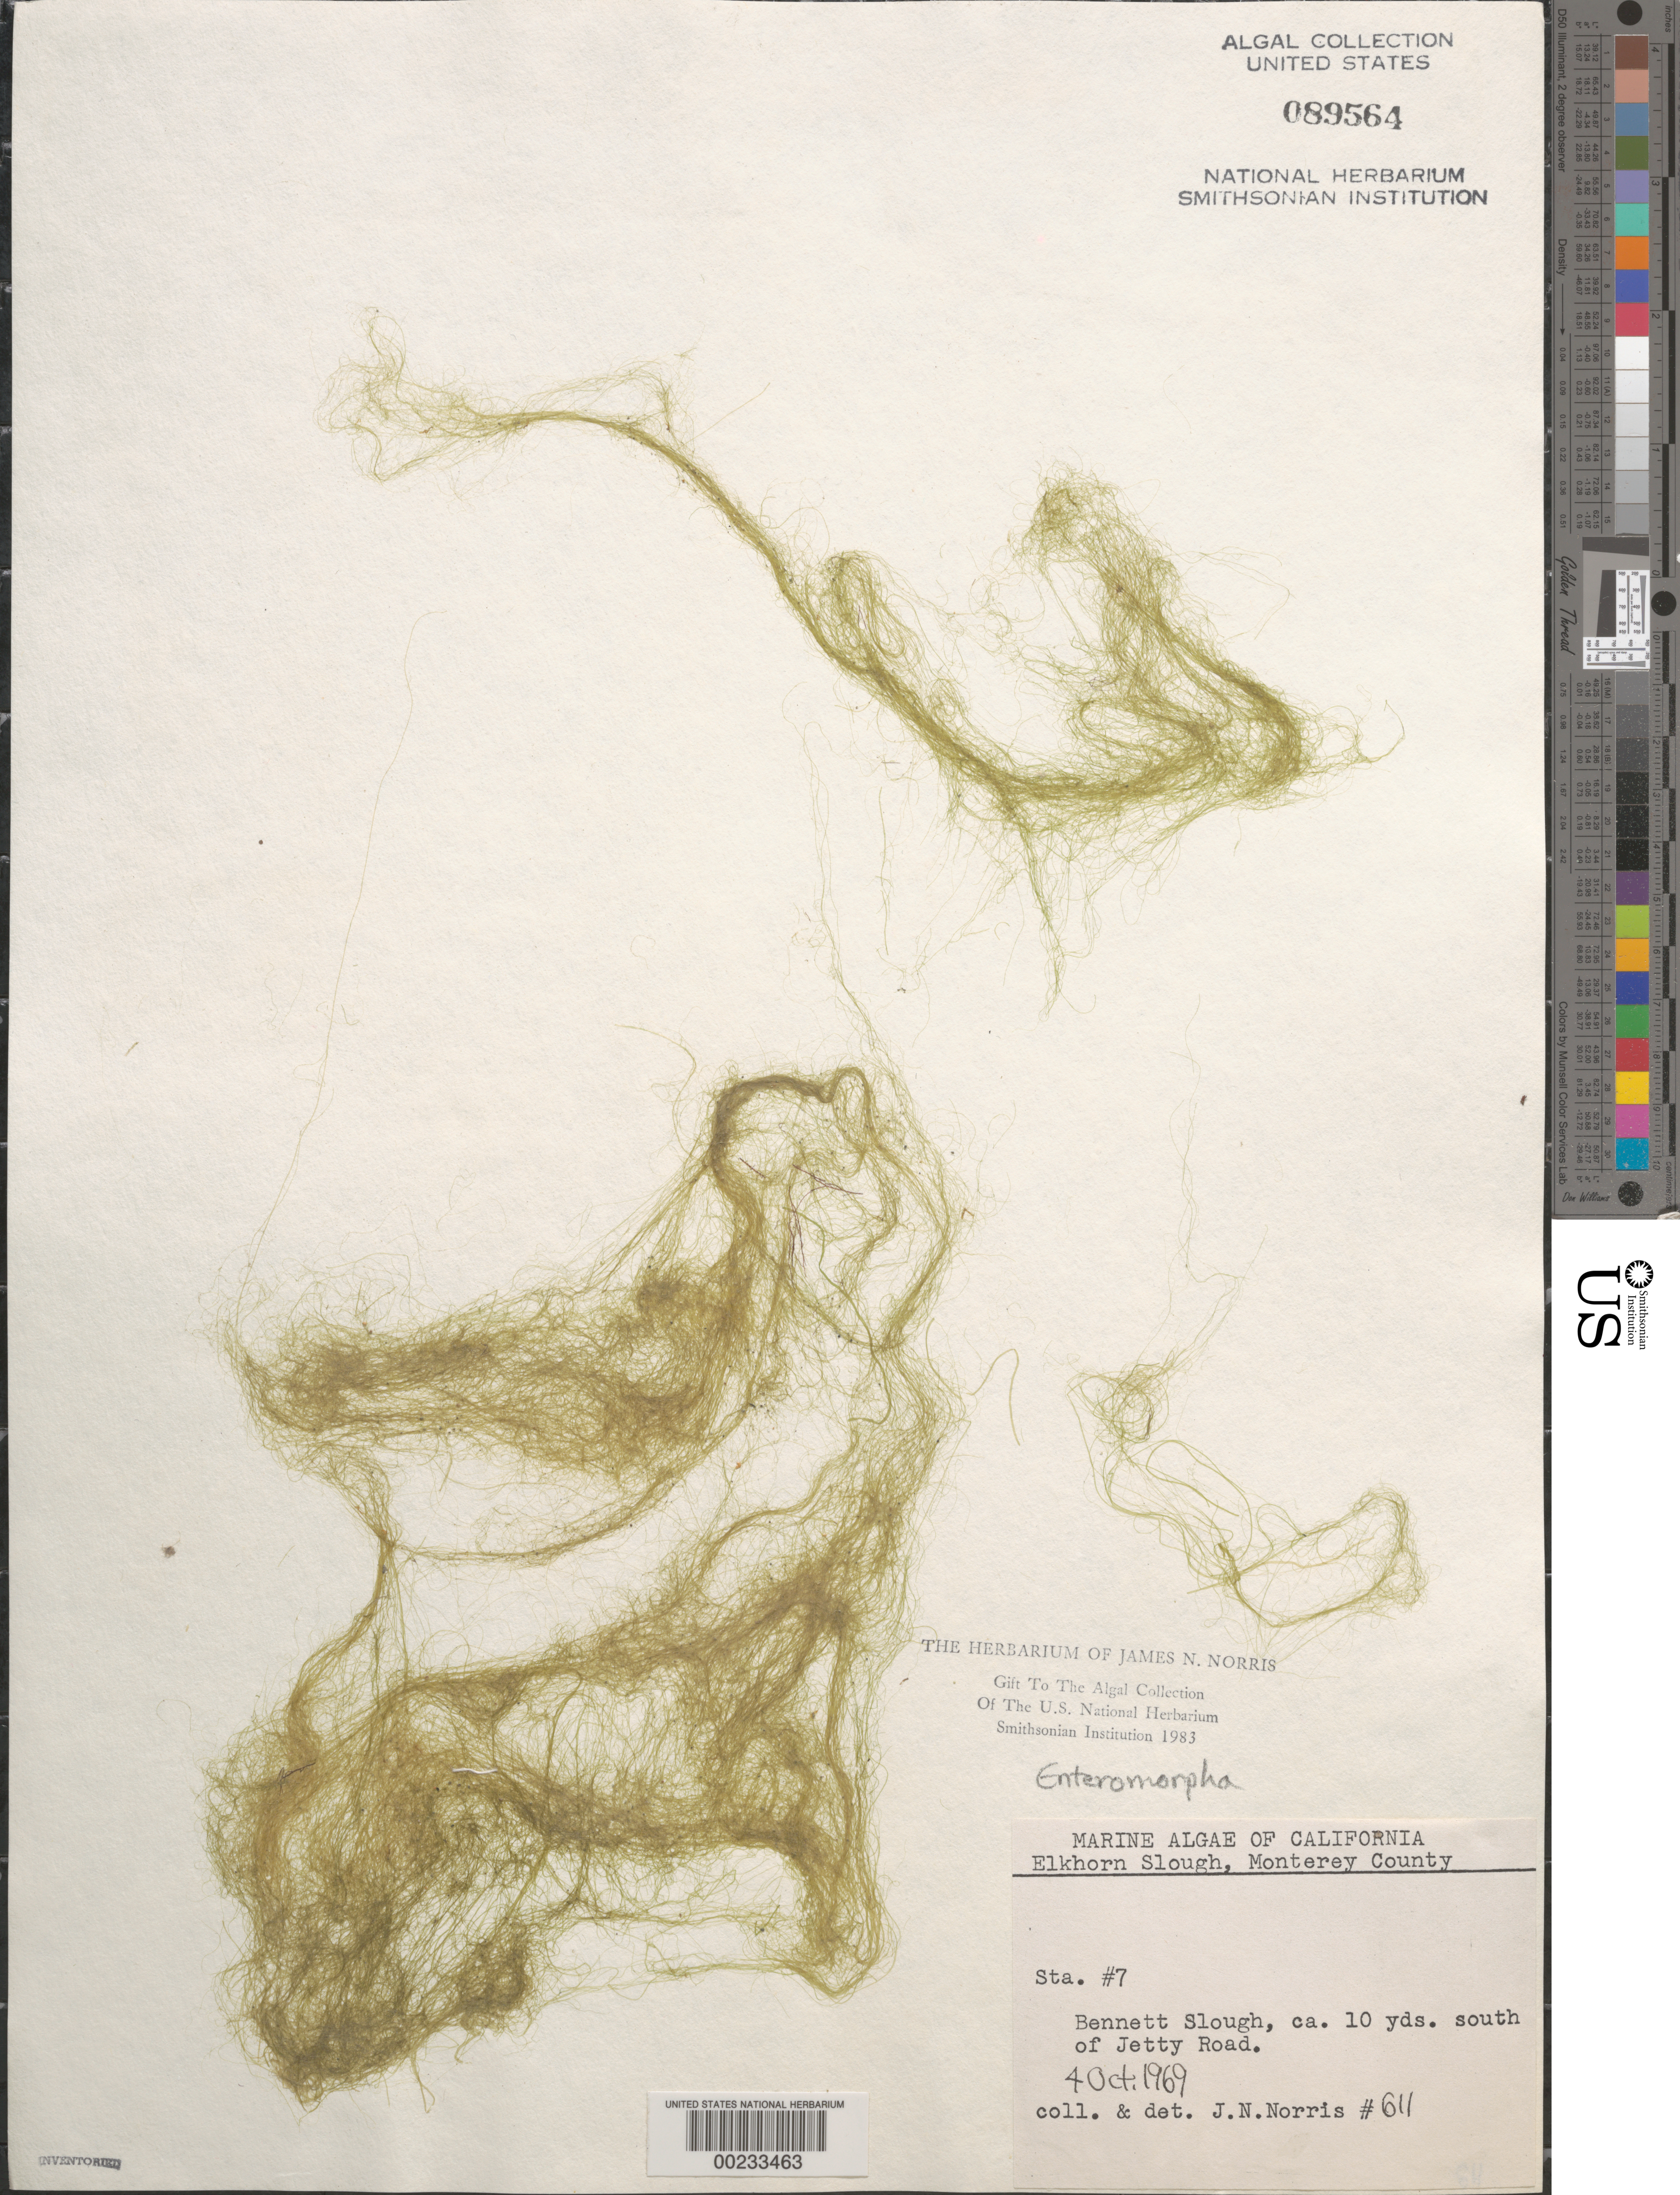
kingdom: Plantae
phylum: Chlorophyta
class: Ulvophyceae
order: Ulvales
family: Ulvaceae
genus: Ulva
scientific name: Ulva sp.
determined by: Algae name updating Project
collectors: J. N. Norris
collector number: JN-611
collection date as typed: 04 Oct 1969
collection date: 1969-10-04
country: United States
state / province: California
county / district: Monterey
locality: Bennett Slough, Elkhorn Slough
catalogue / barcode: US 89564